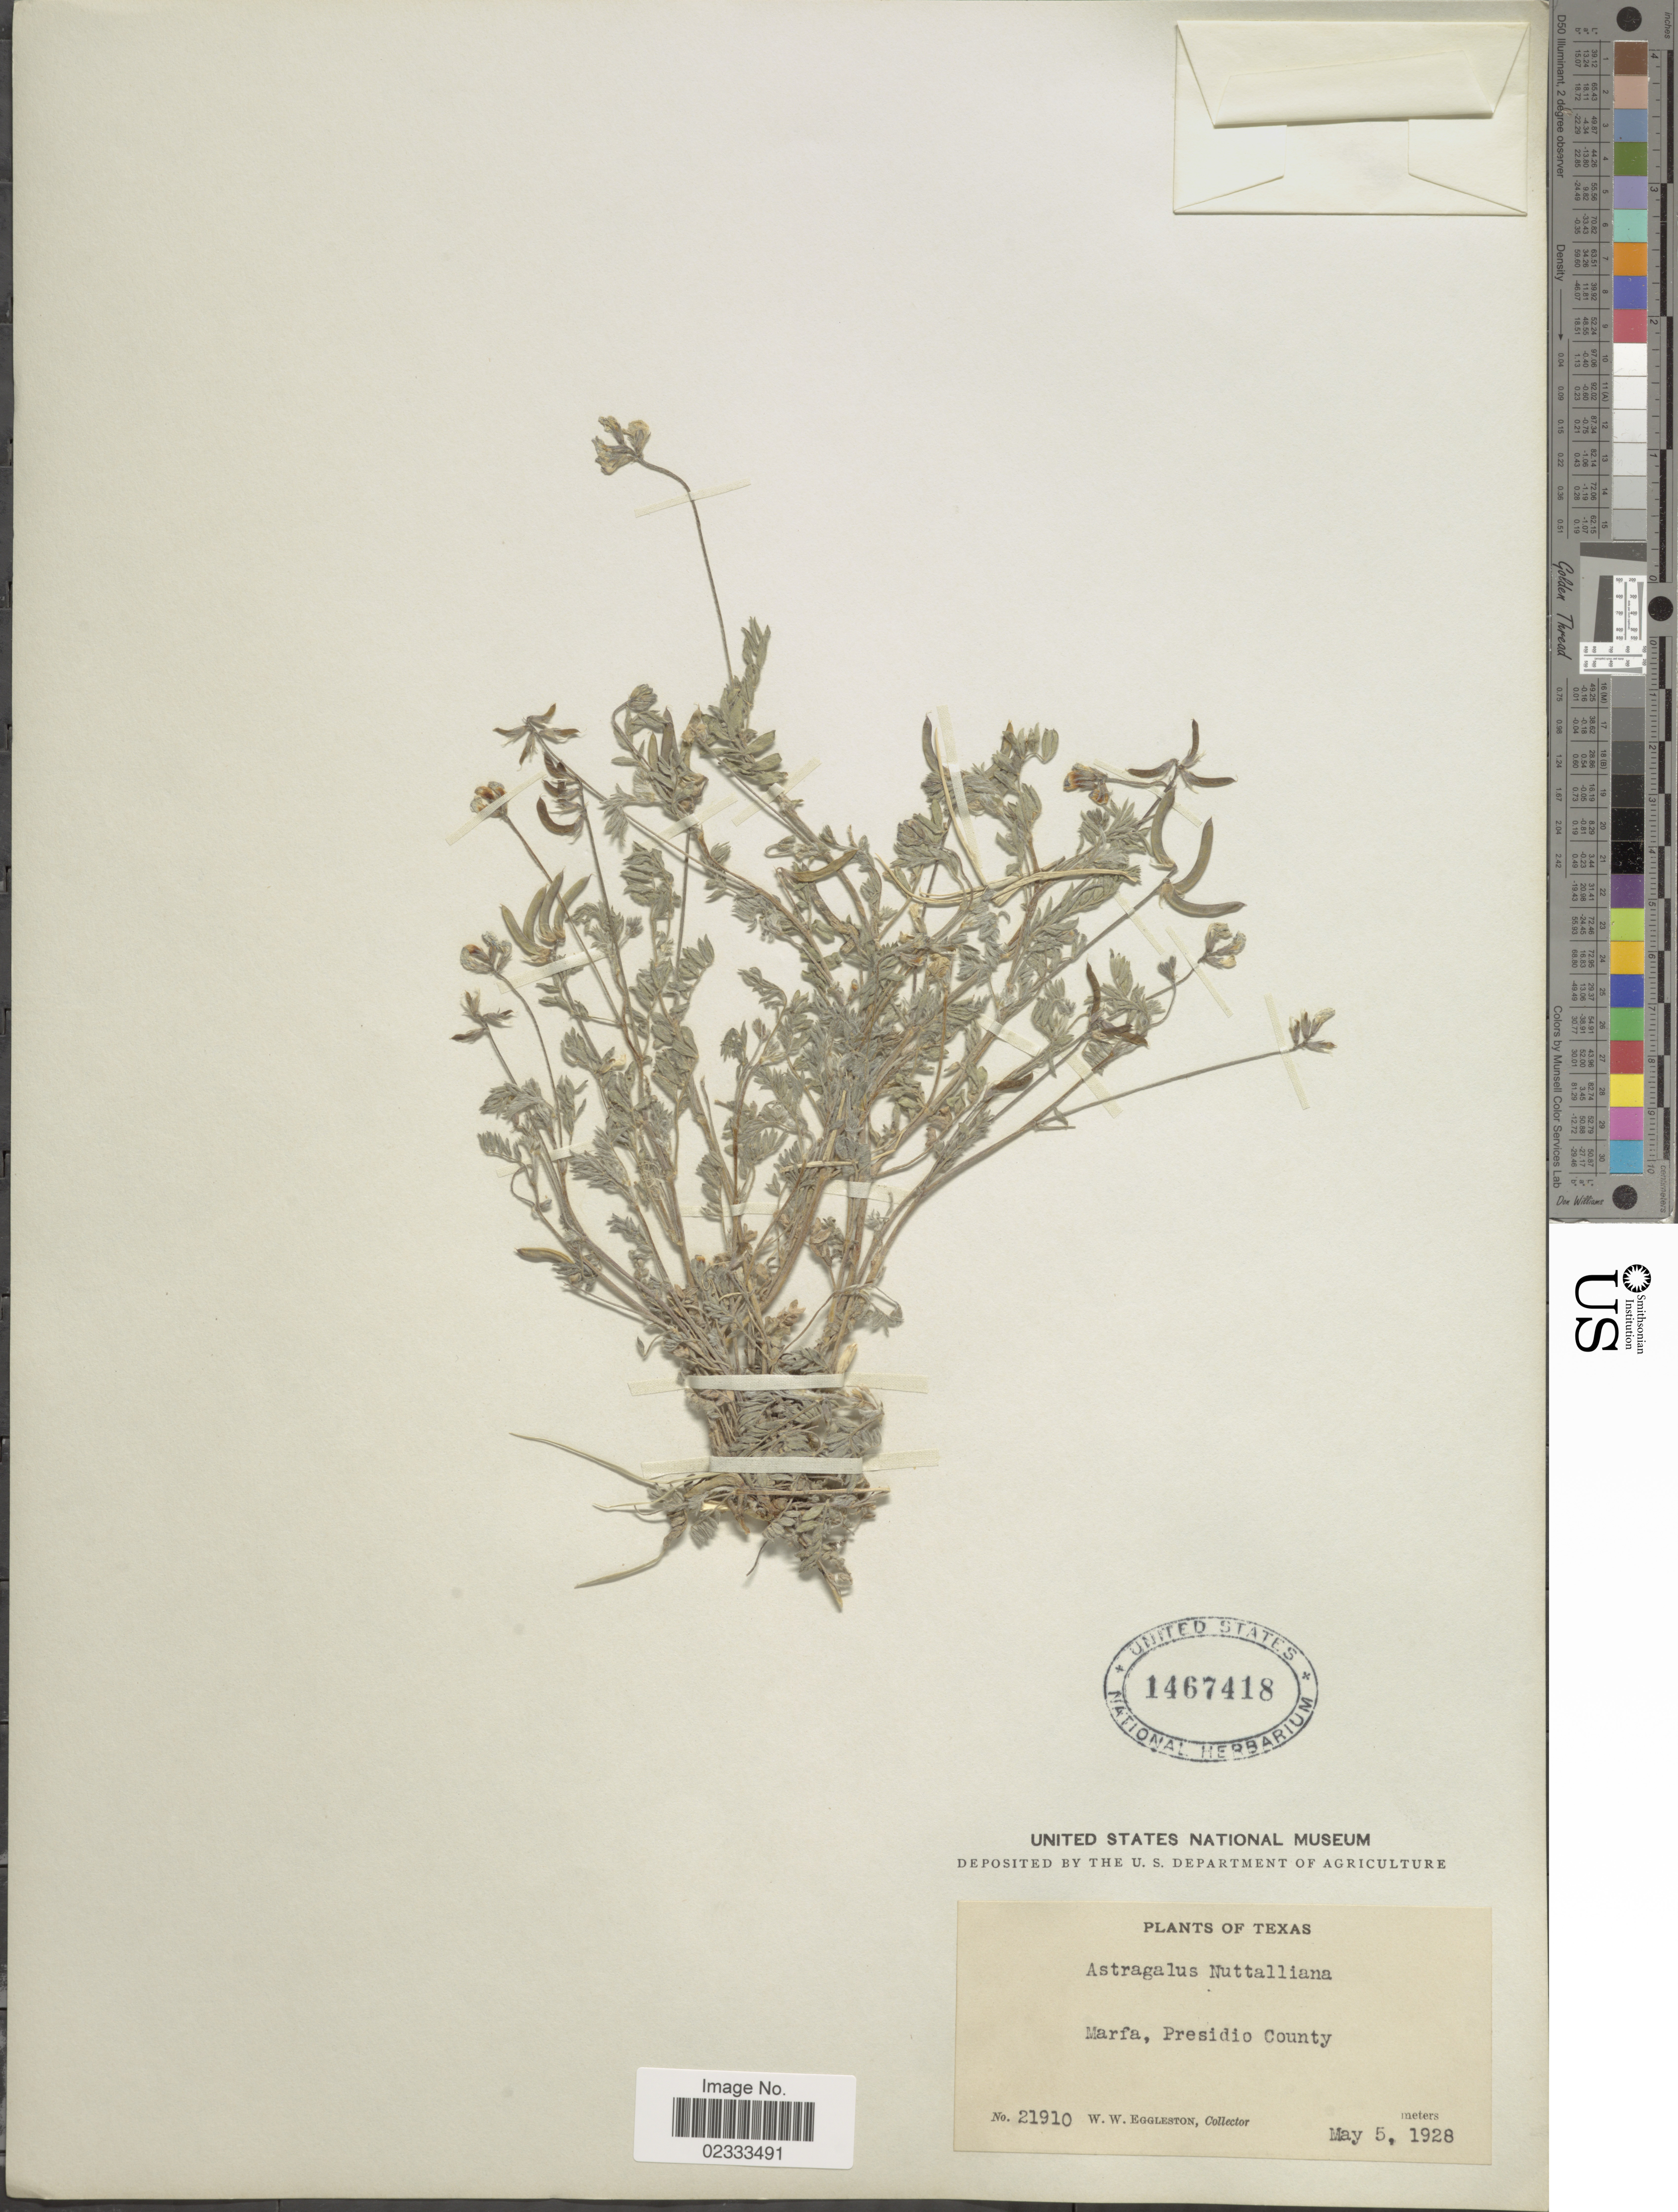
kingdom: Plantae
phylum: Tracheophyta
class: Magnoliopsida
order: Fabales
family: Fabaceae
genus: Astragalus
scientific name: Astragalus austrinus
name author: (Small) O.E. Schulz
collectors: W. W. Eggleston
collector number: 21910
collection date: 1928-05-05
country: United States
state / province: Texas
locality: Marfa, Presidio County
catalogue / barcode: US 1467418